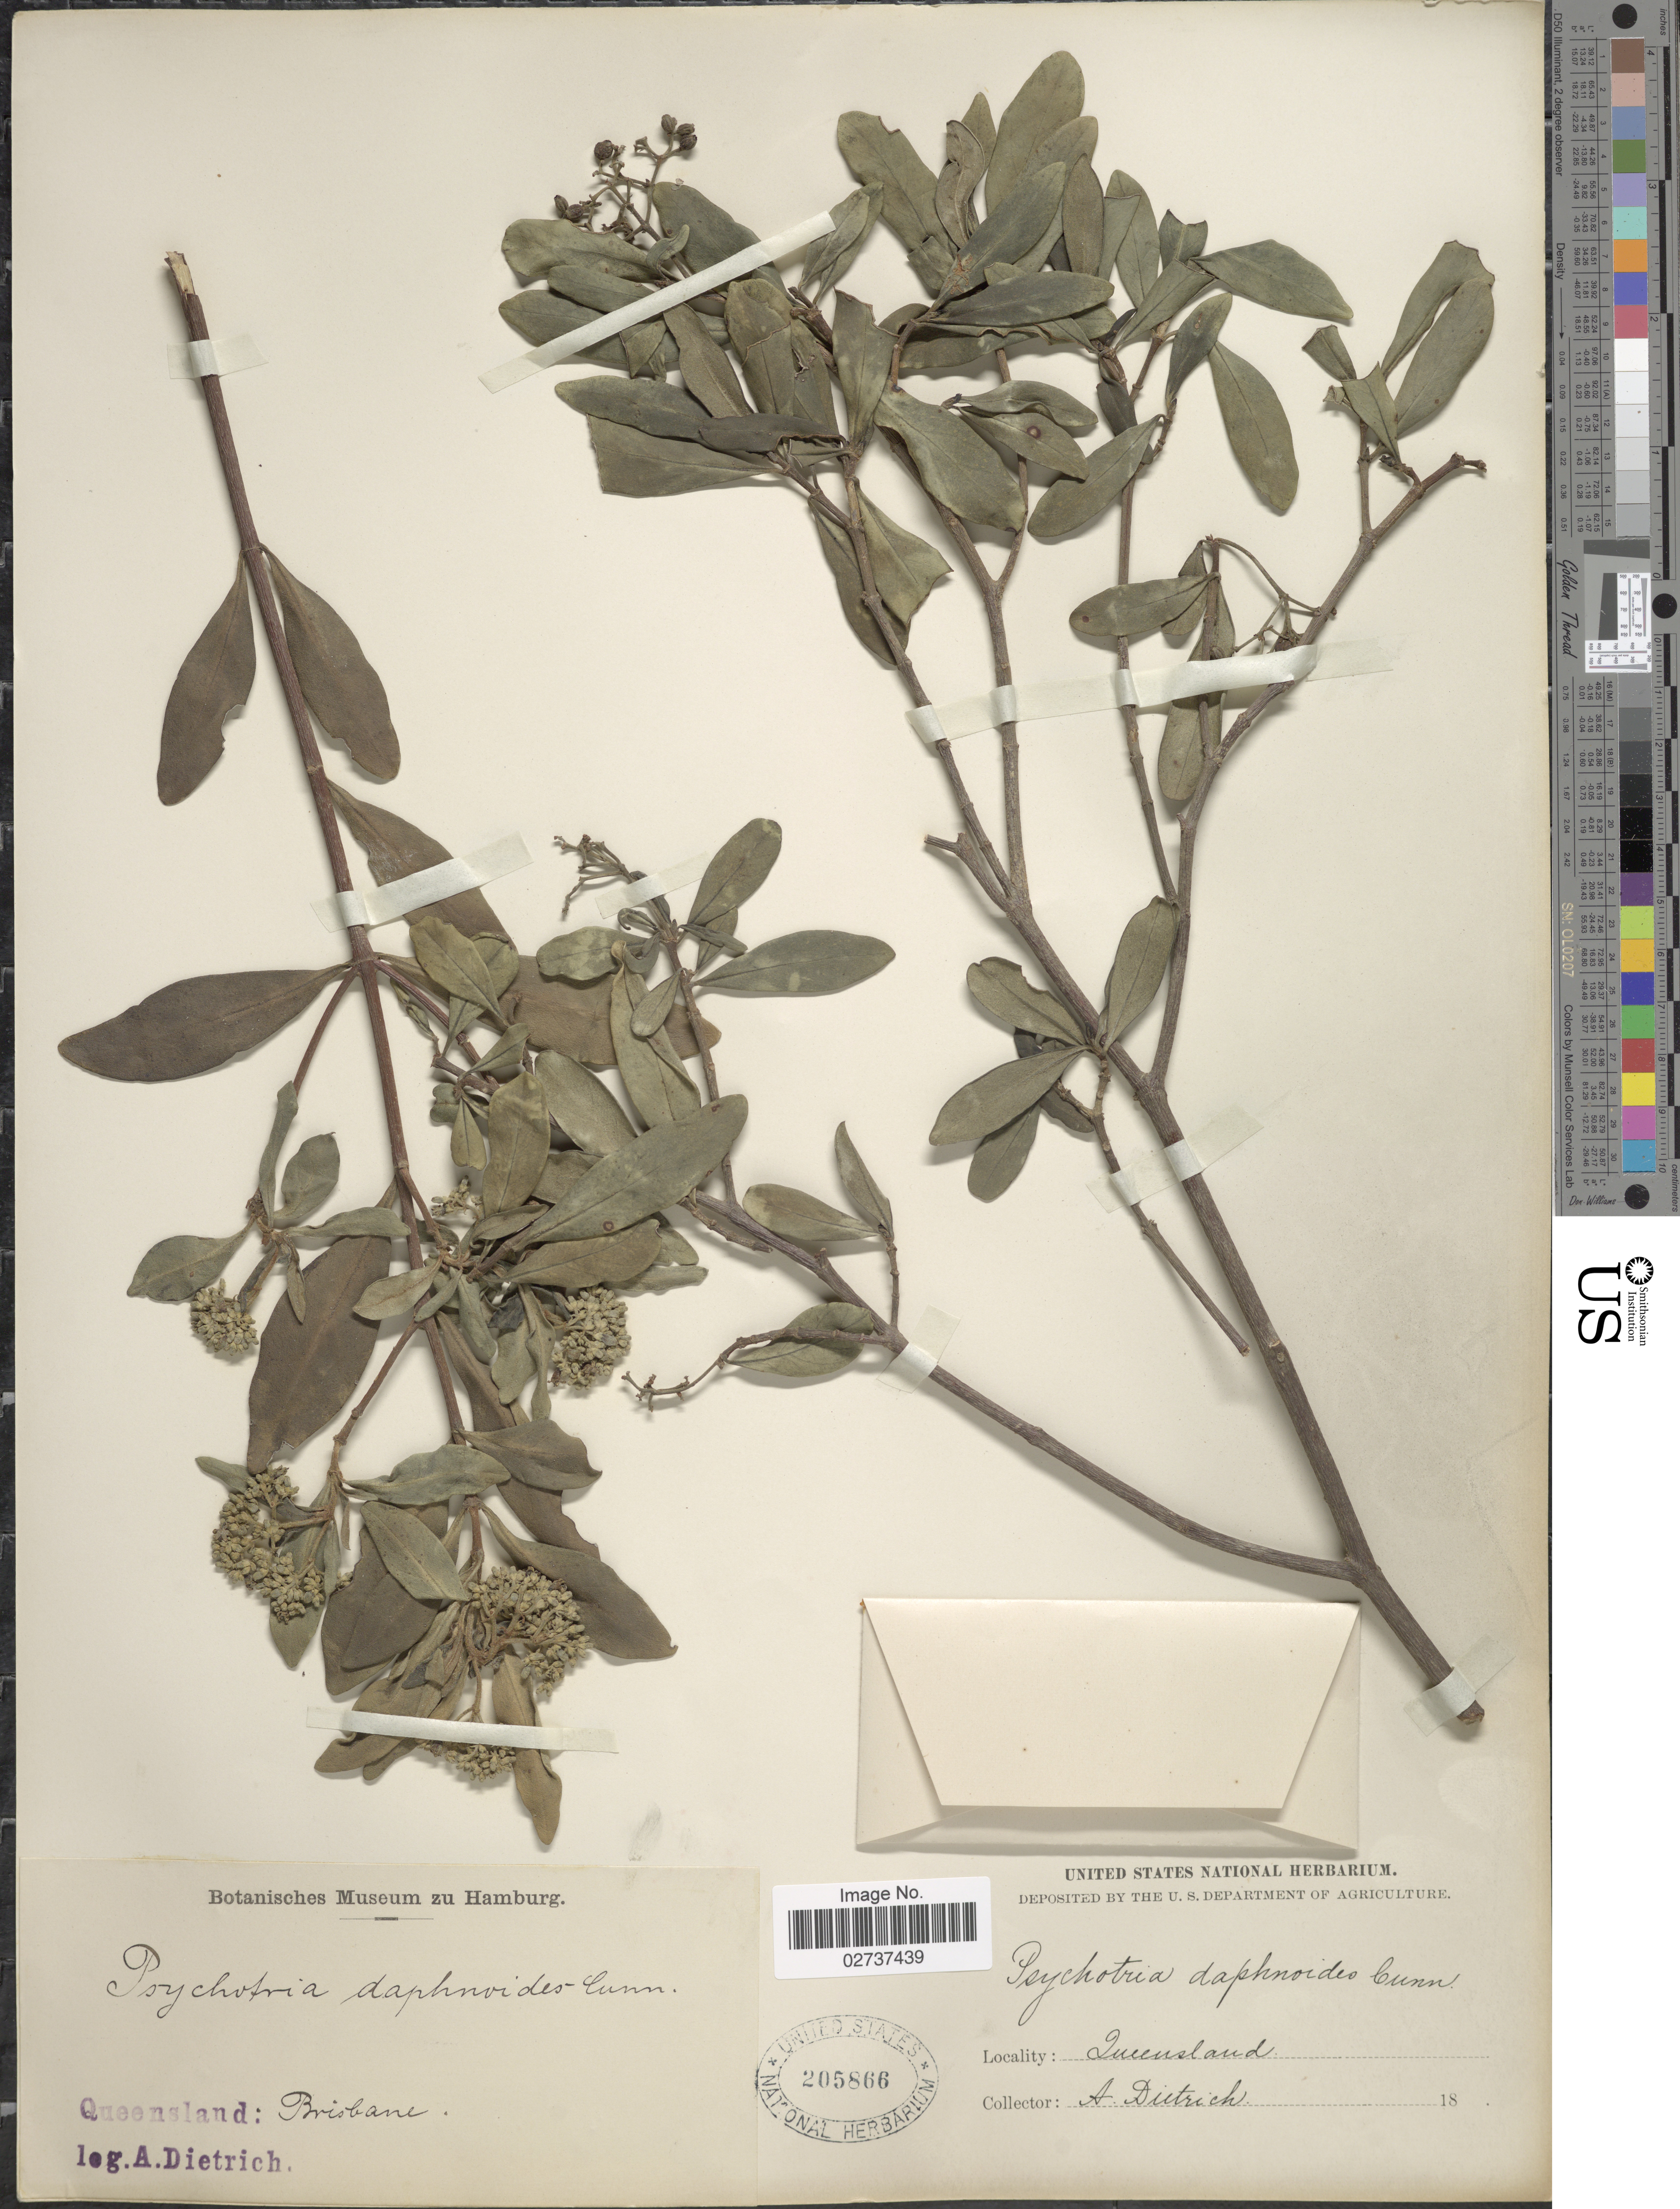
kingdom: Plantae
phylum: Tracheophyta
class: Magnoliopsida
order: Gentianales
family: Rubiaceae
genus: Psychotria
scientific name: Psychotria daphnoides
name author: A. Cunn. ex Hook.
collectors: A. Dietrich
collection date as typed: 18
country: Australia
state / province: Queensland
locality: Brisbane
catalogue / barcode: US 205866